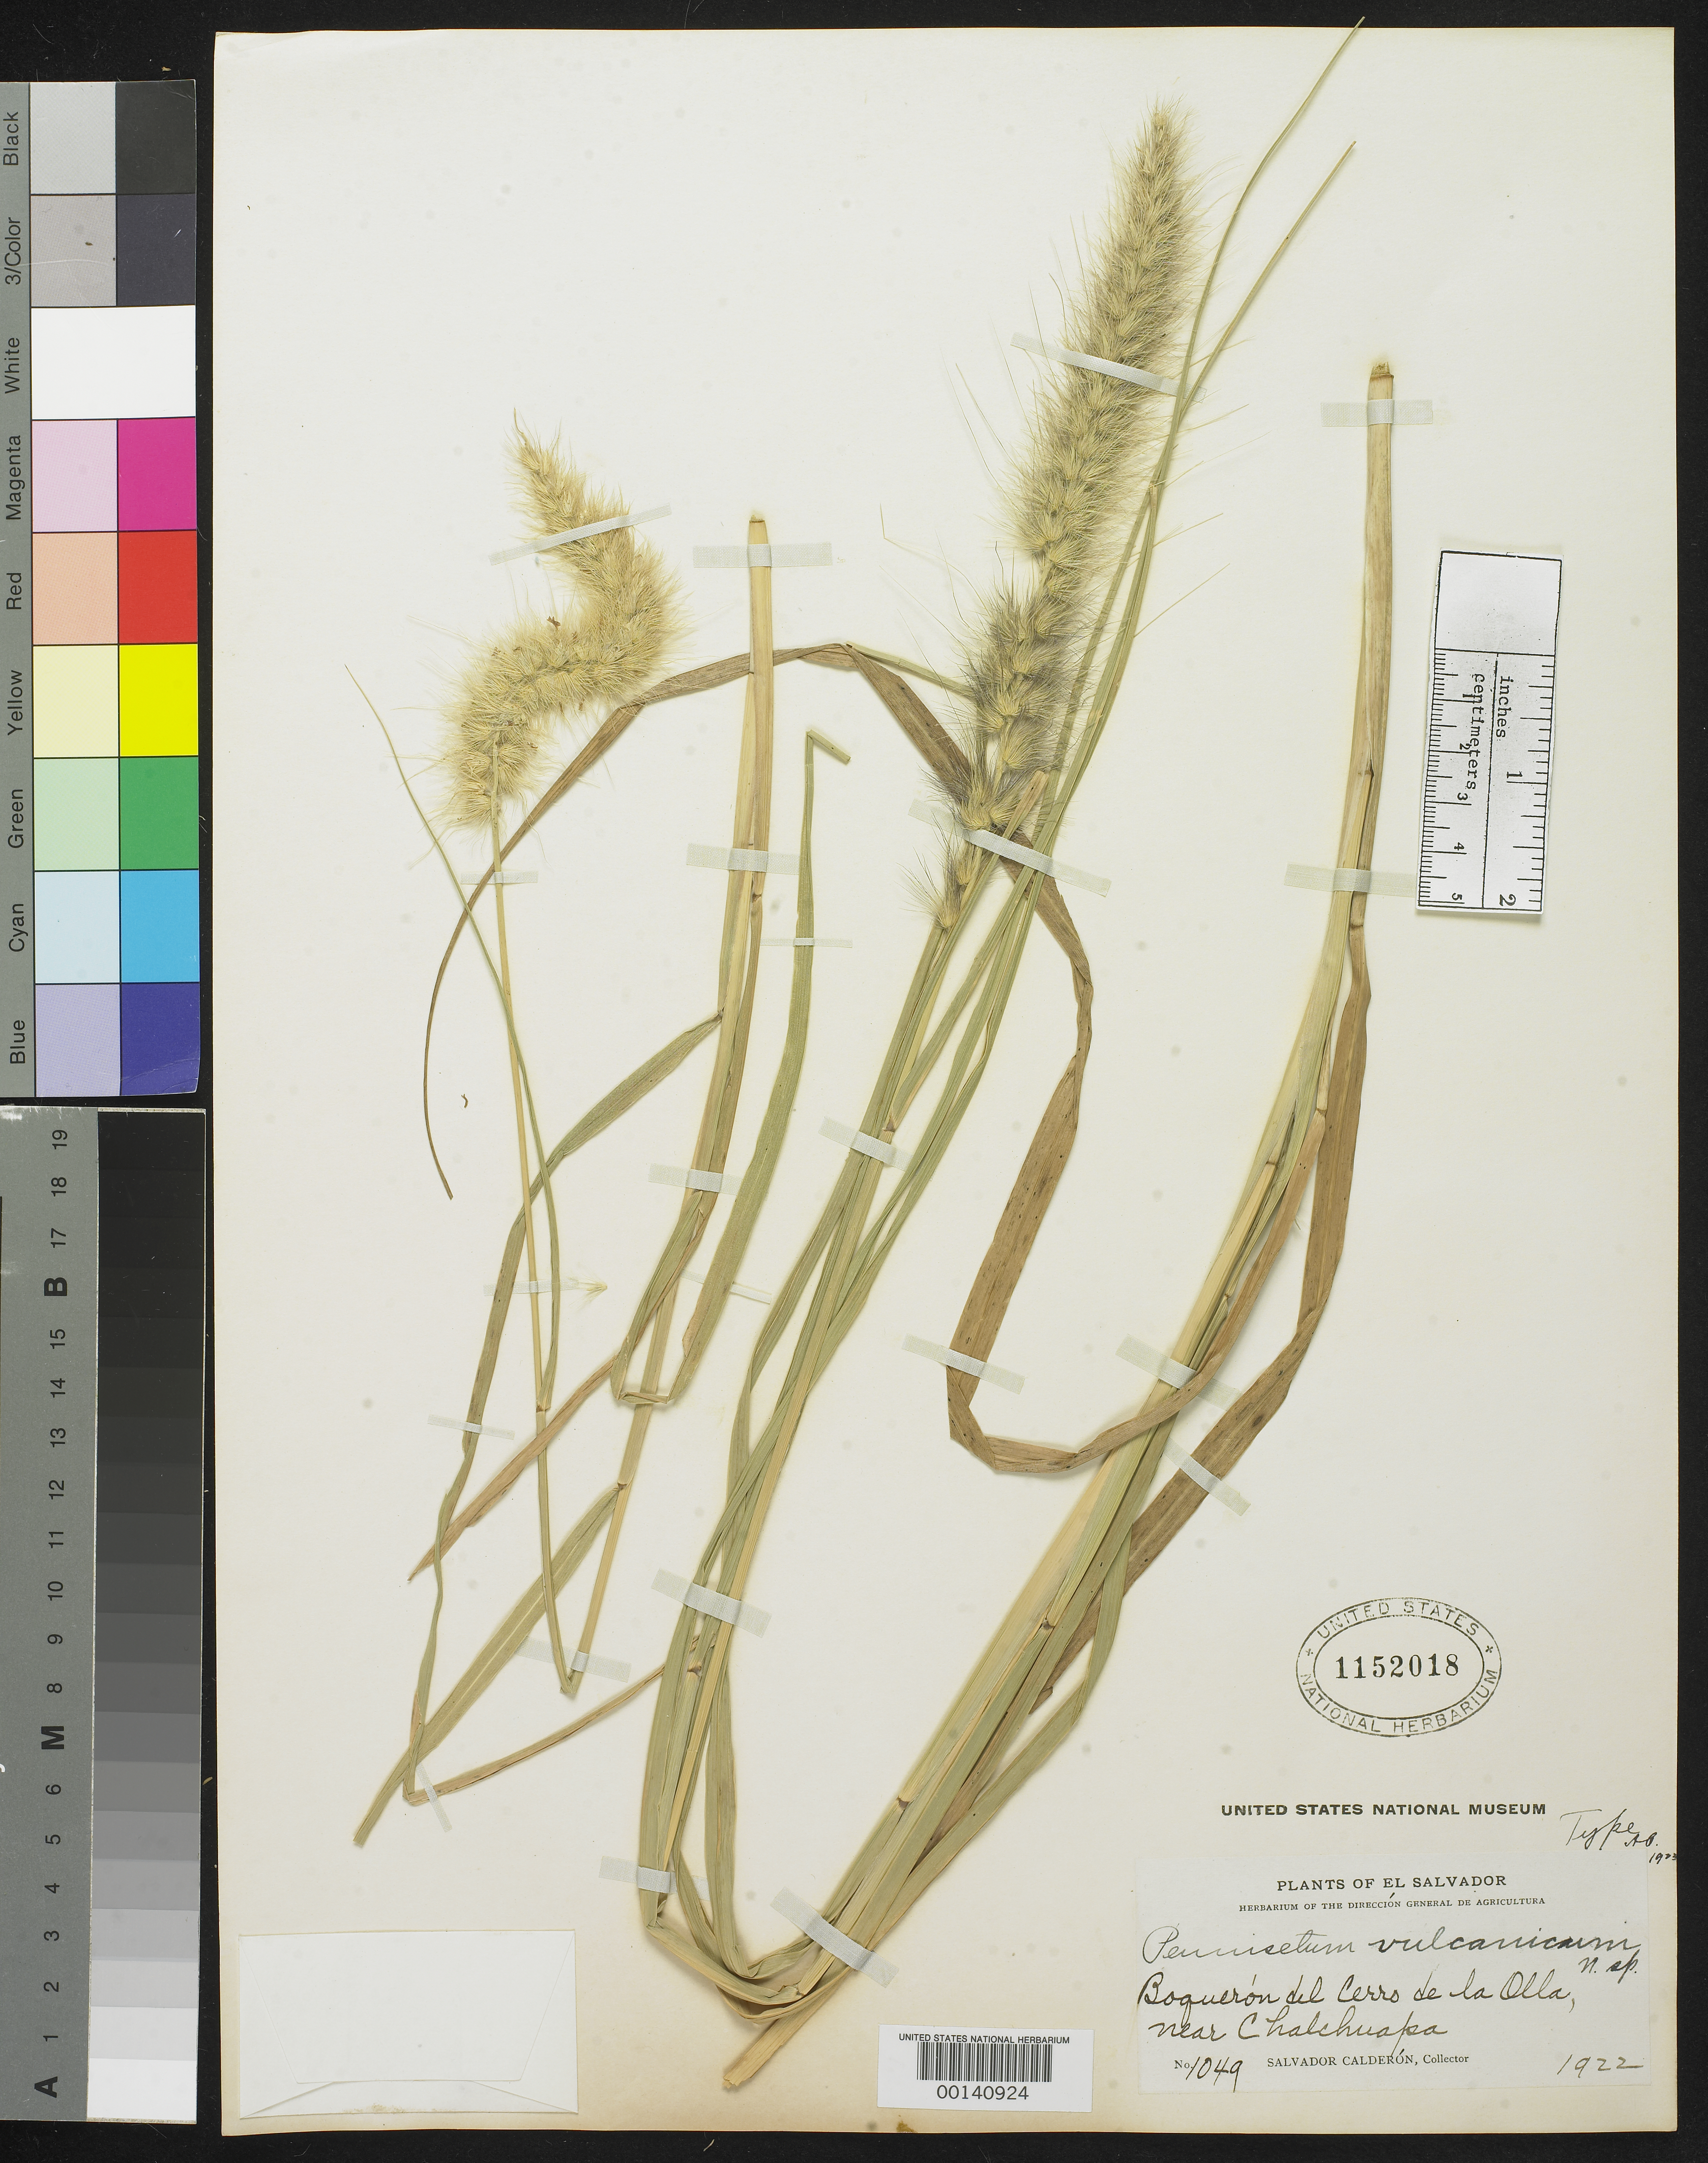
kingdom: Plantae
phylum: Tracheophyta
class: Liliopsida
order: Poales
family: Poaceae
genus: Pennisetum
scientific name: Pennisetum vulcanicum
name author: Chase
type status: Holotype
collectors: S. Calderón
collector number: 1049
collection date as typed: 1922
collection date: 1922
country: El Salvador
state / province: Santa Ana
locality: Volcano Cerro de La Olla, near Chalchuapa.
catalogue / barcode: US 1152018